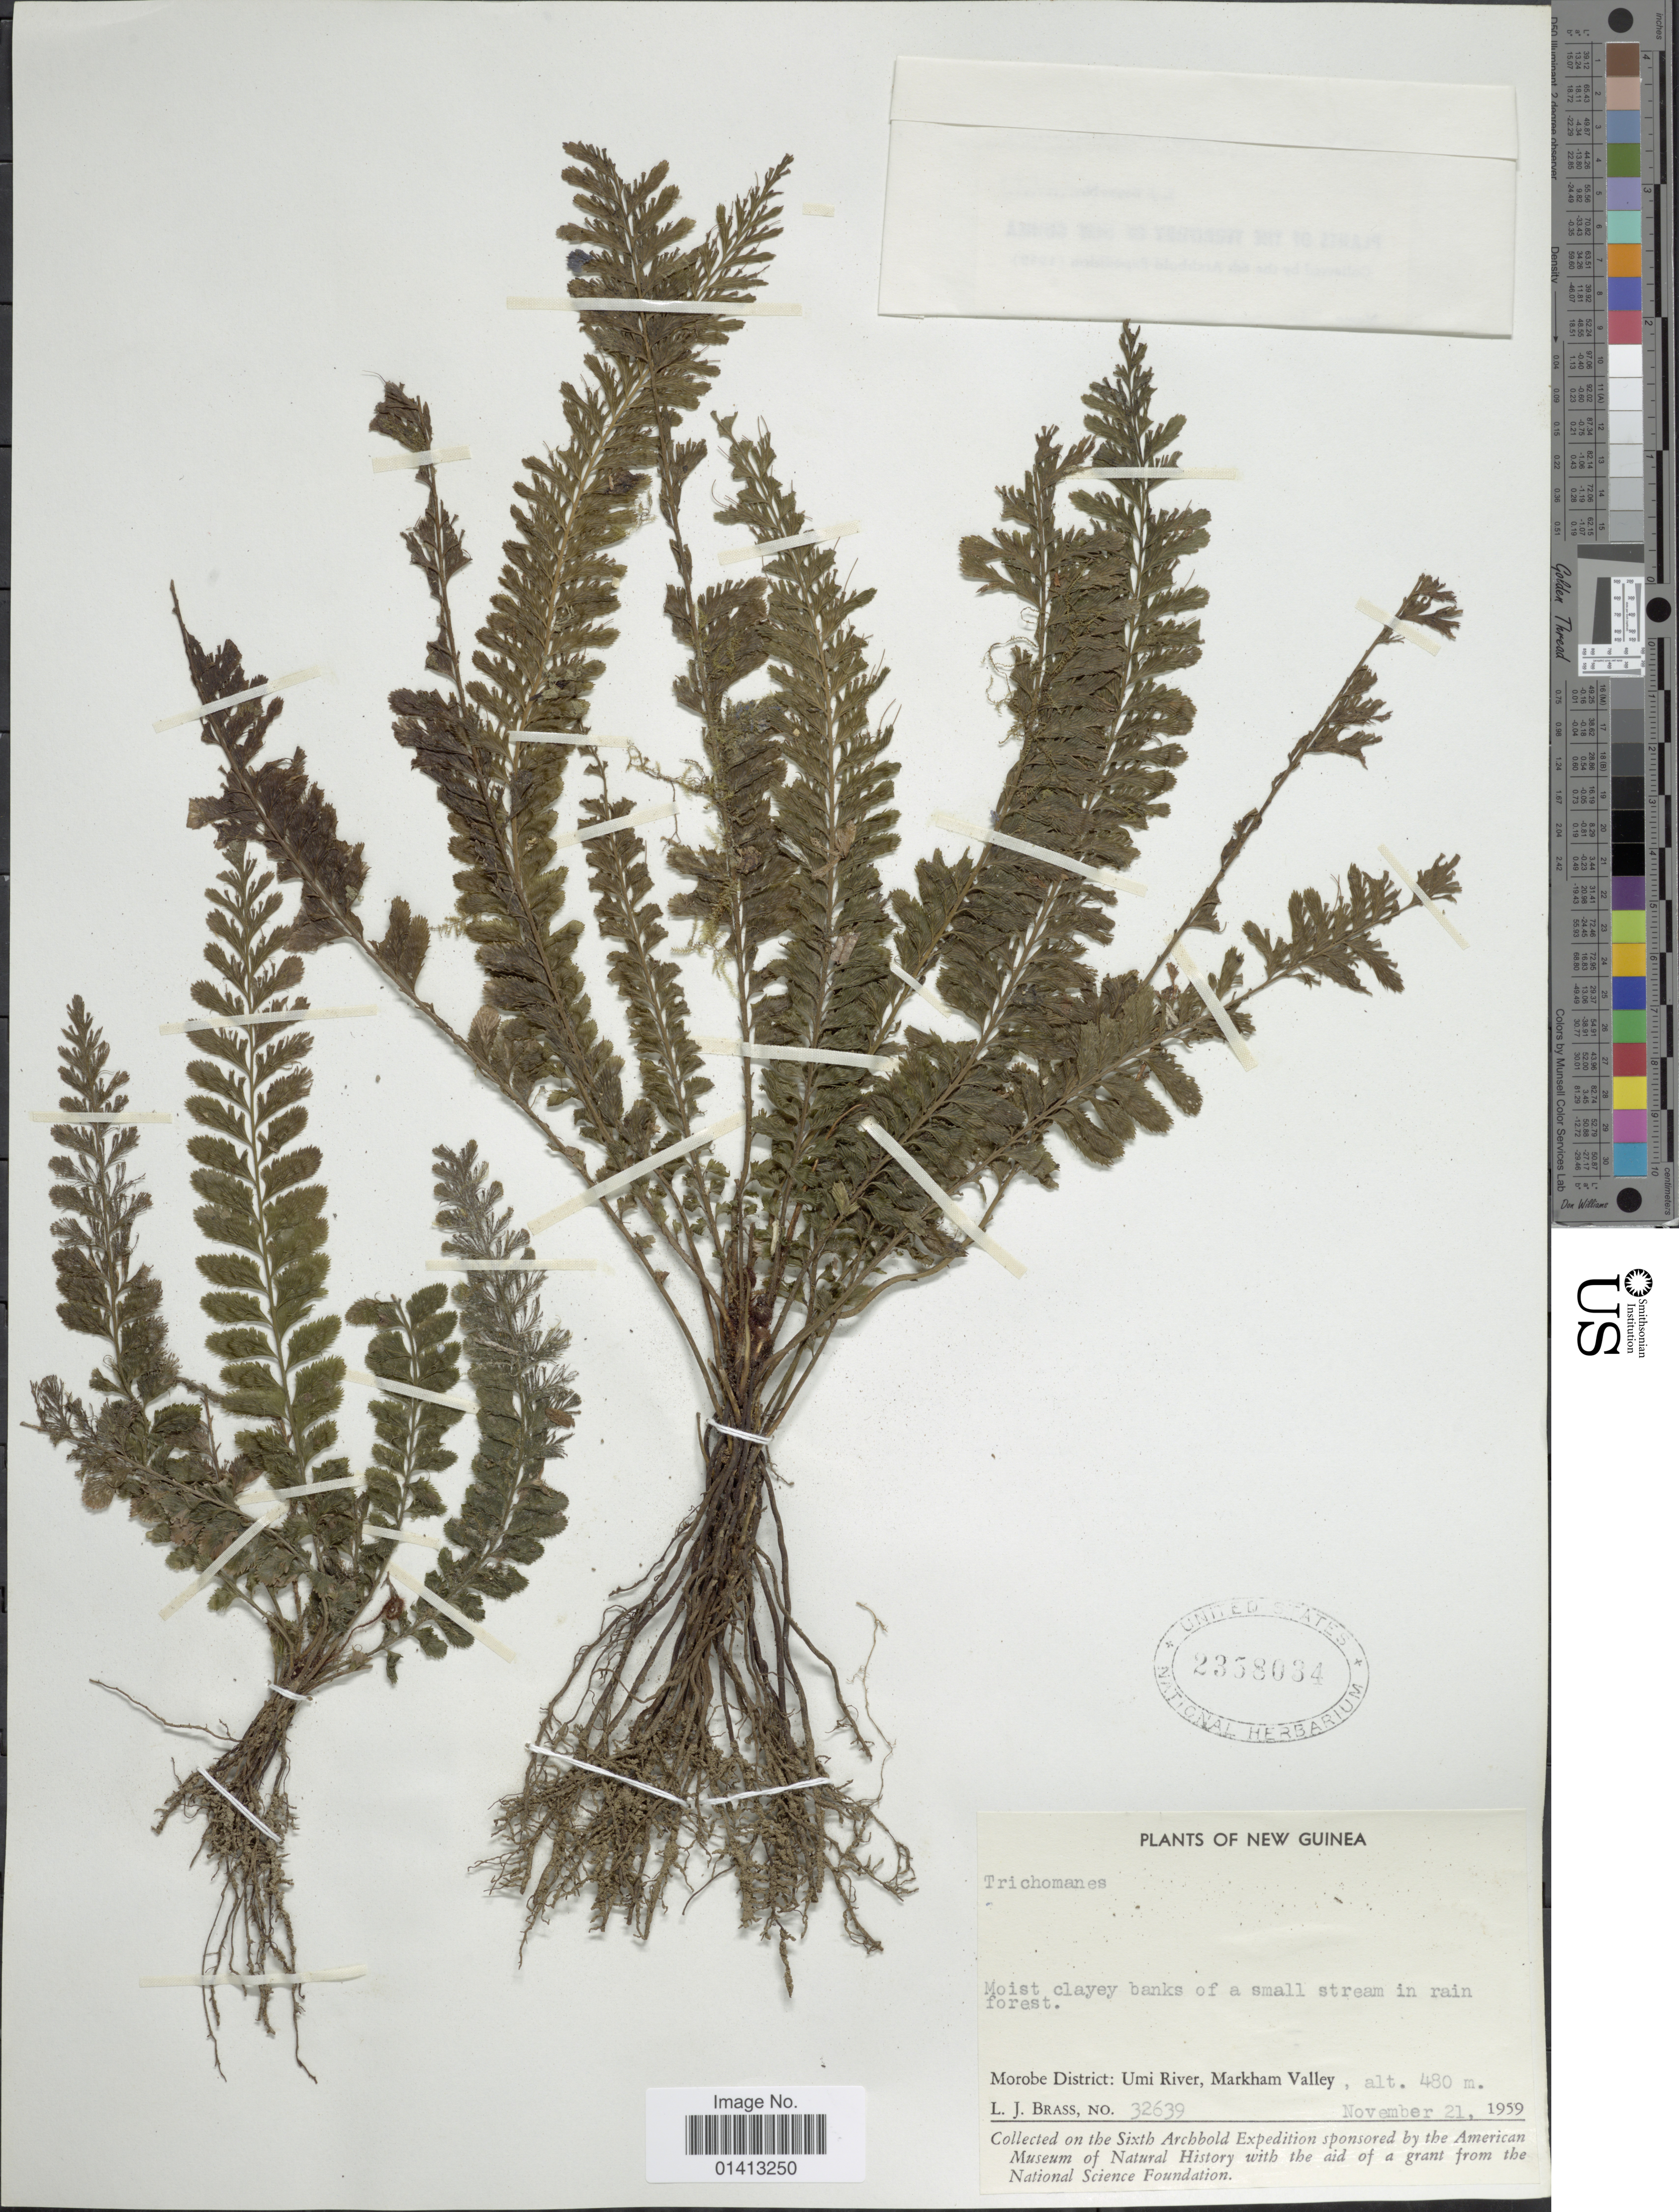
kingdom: Plantae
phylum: Tracheophyta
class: Polypodiopsida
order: Hymenophyllales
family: Hymenophyllaceae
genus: Crepidomanes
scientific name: Crepidomanes sp.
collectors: L. J. Brass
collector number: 32639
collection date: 1959-11-21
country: Papua New Guinea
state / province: Morobe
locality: New Guinea, Morobe District: Umi River, Markham Valley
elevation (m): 480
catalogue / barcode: US 2358084